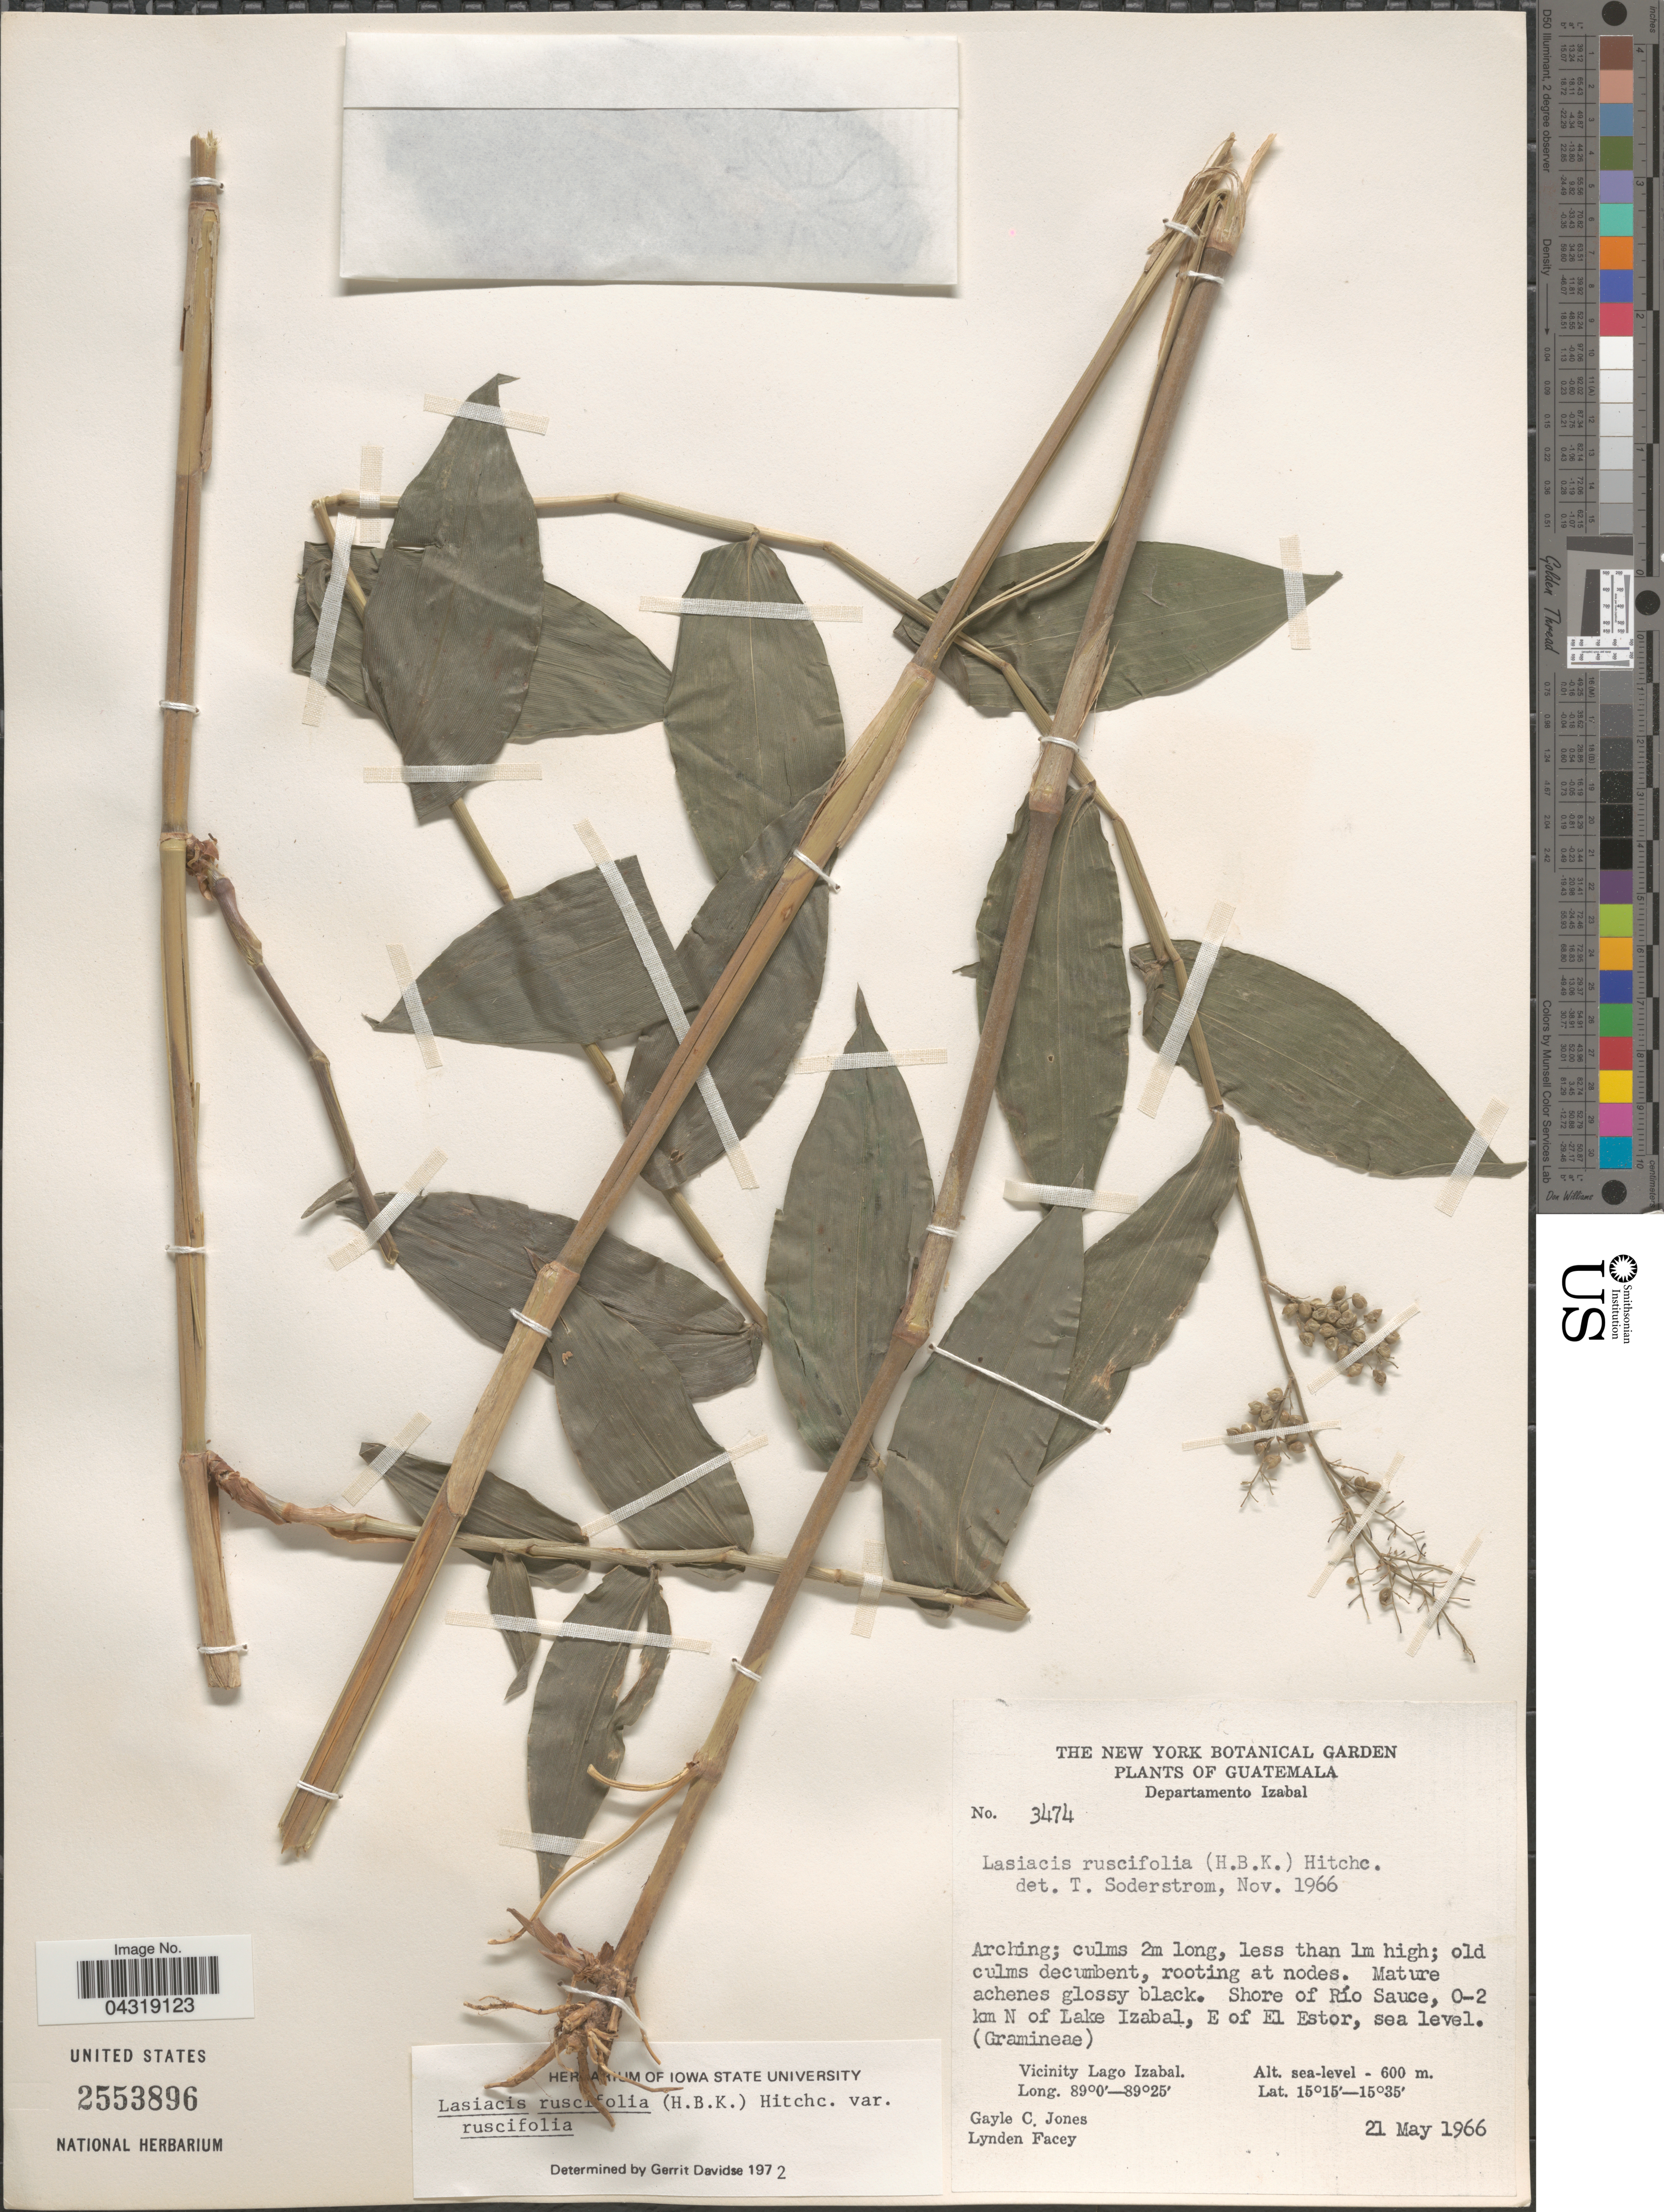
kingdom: Plantae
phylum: Tracheophyta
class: Liliopsida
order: Poales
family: Poaceae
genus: Lasiacis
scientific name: Lasiacis ruscifolia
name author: (Kunth) Hitchc.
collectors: G. C. Jones & L. Facey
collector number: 3474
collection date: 1966-05-21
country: Guatemala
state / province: Izabal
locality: Departamento Izabal. Shore of Río Sauce, 0-2 km N of Lake Izabal, E of El Estor. Vicinity of Lago Izabal.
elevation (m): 0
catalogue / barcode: US 2553896